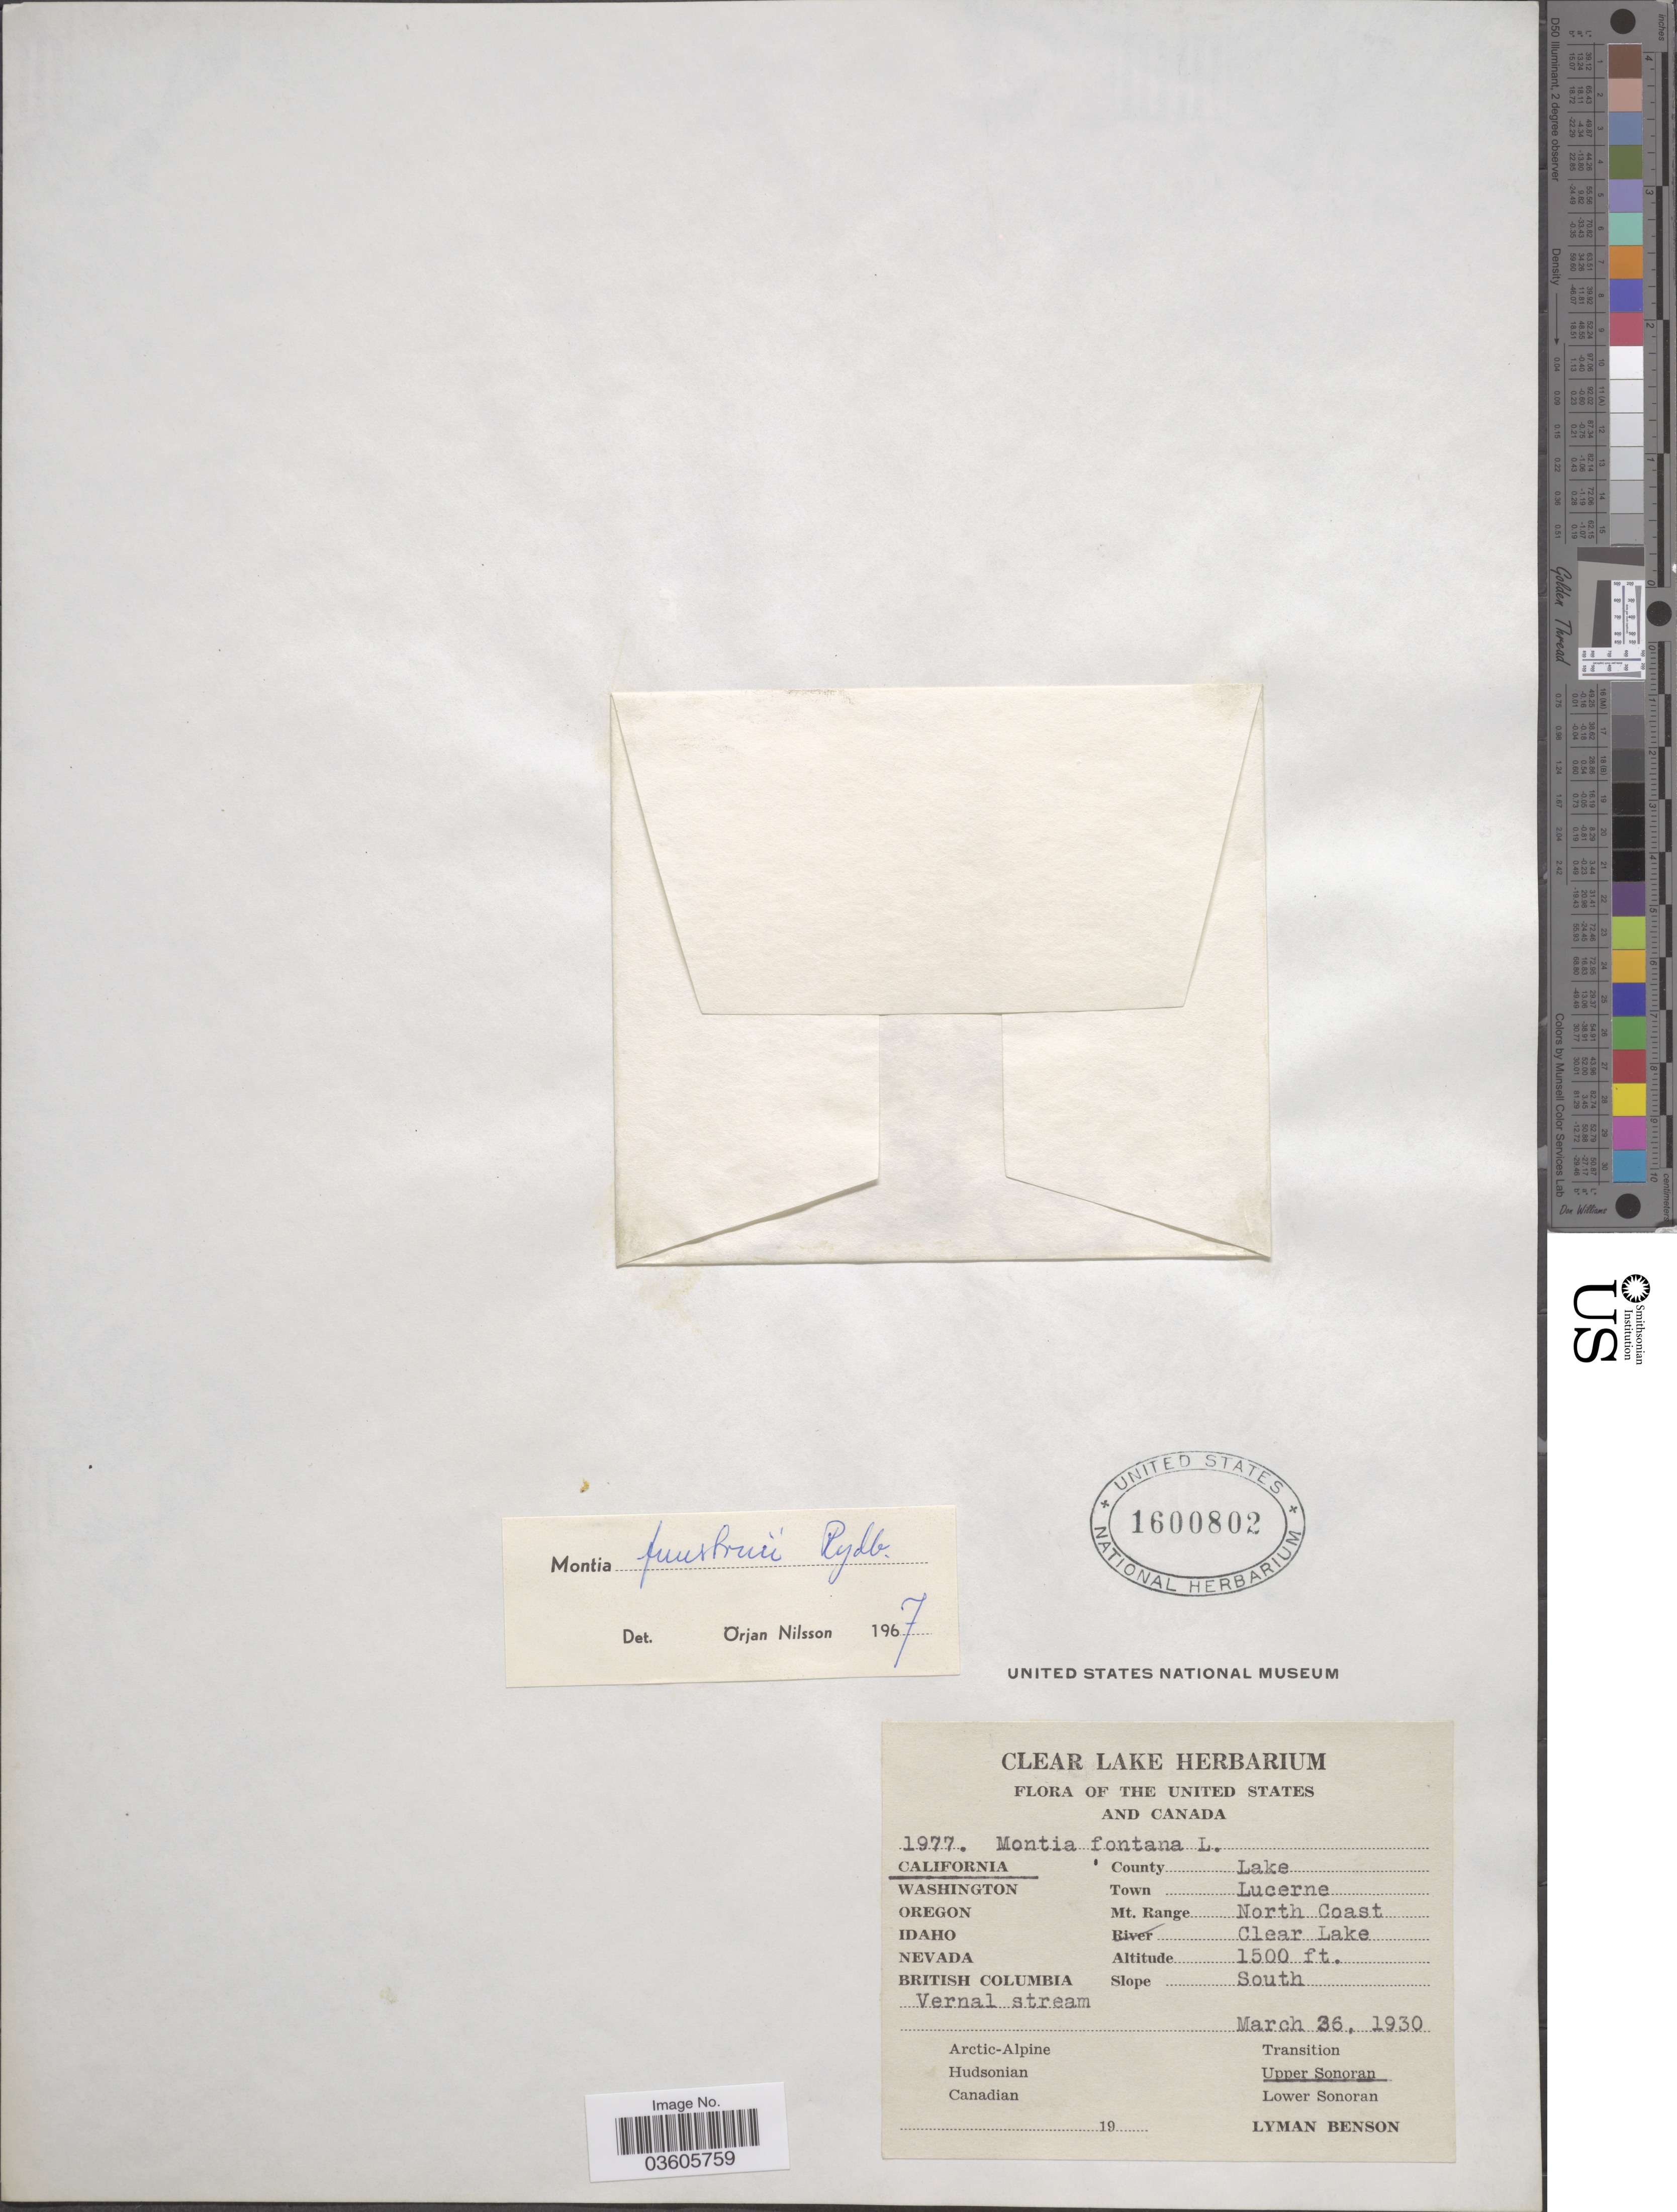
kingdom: Plantae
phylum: Tracheophyta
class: Magnoliopsida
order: Caryophyllales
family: Montiaceae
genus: Montia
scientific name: Montia funstonii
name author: Rydb.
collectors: L. D. Benson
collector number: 1977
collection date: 1930-03-26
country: United States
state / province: California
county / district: Lake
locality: County Lake. Town Lucerne. Mt. Range North Coast. Slope South. Upper Sonoran.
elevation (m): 457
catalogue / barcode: US 1600802